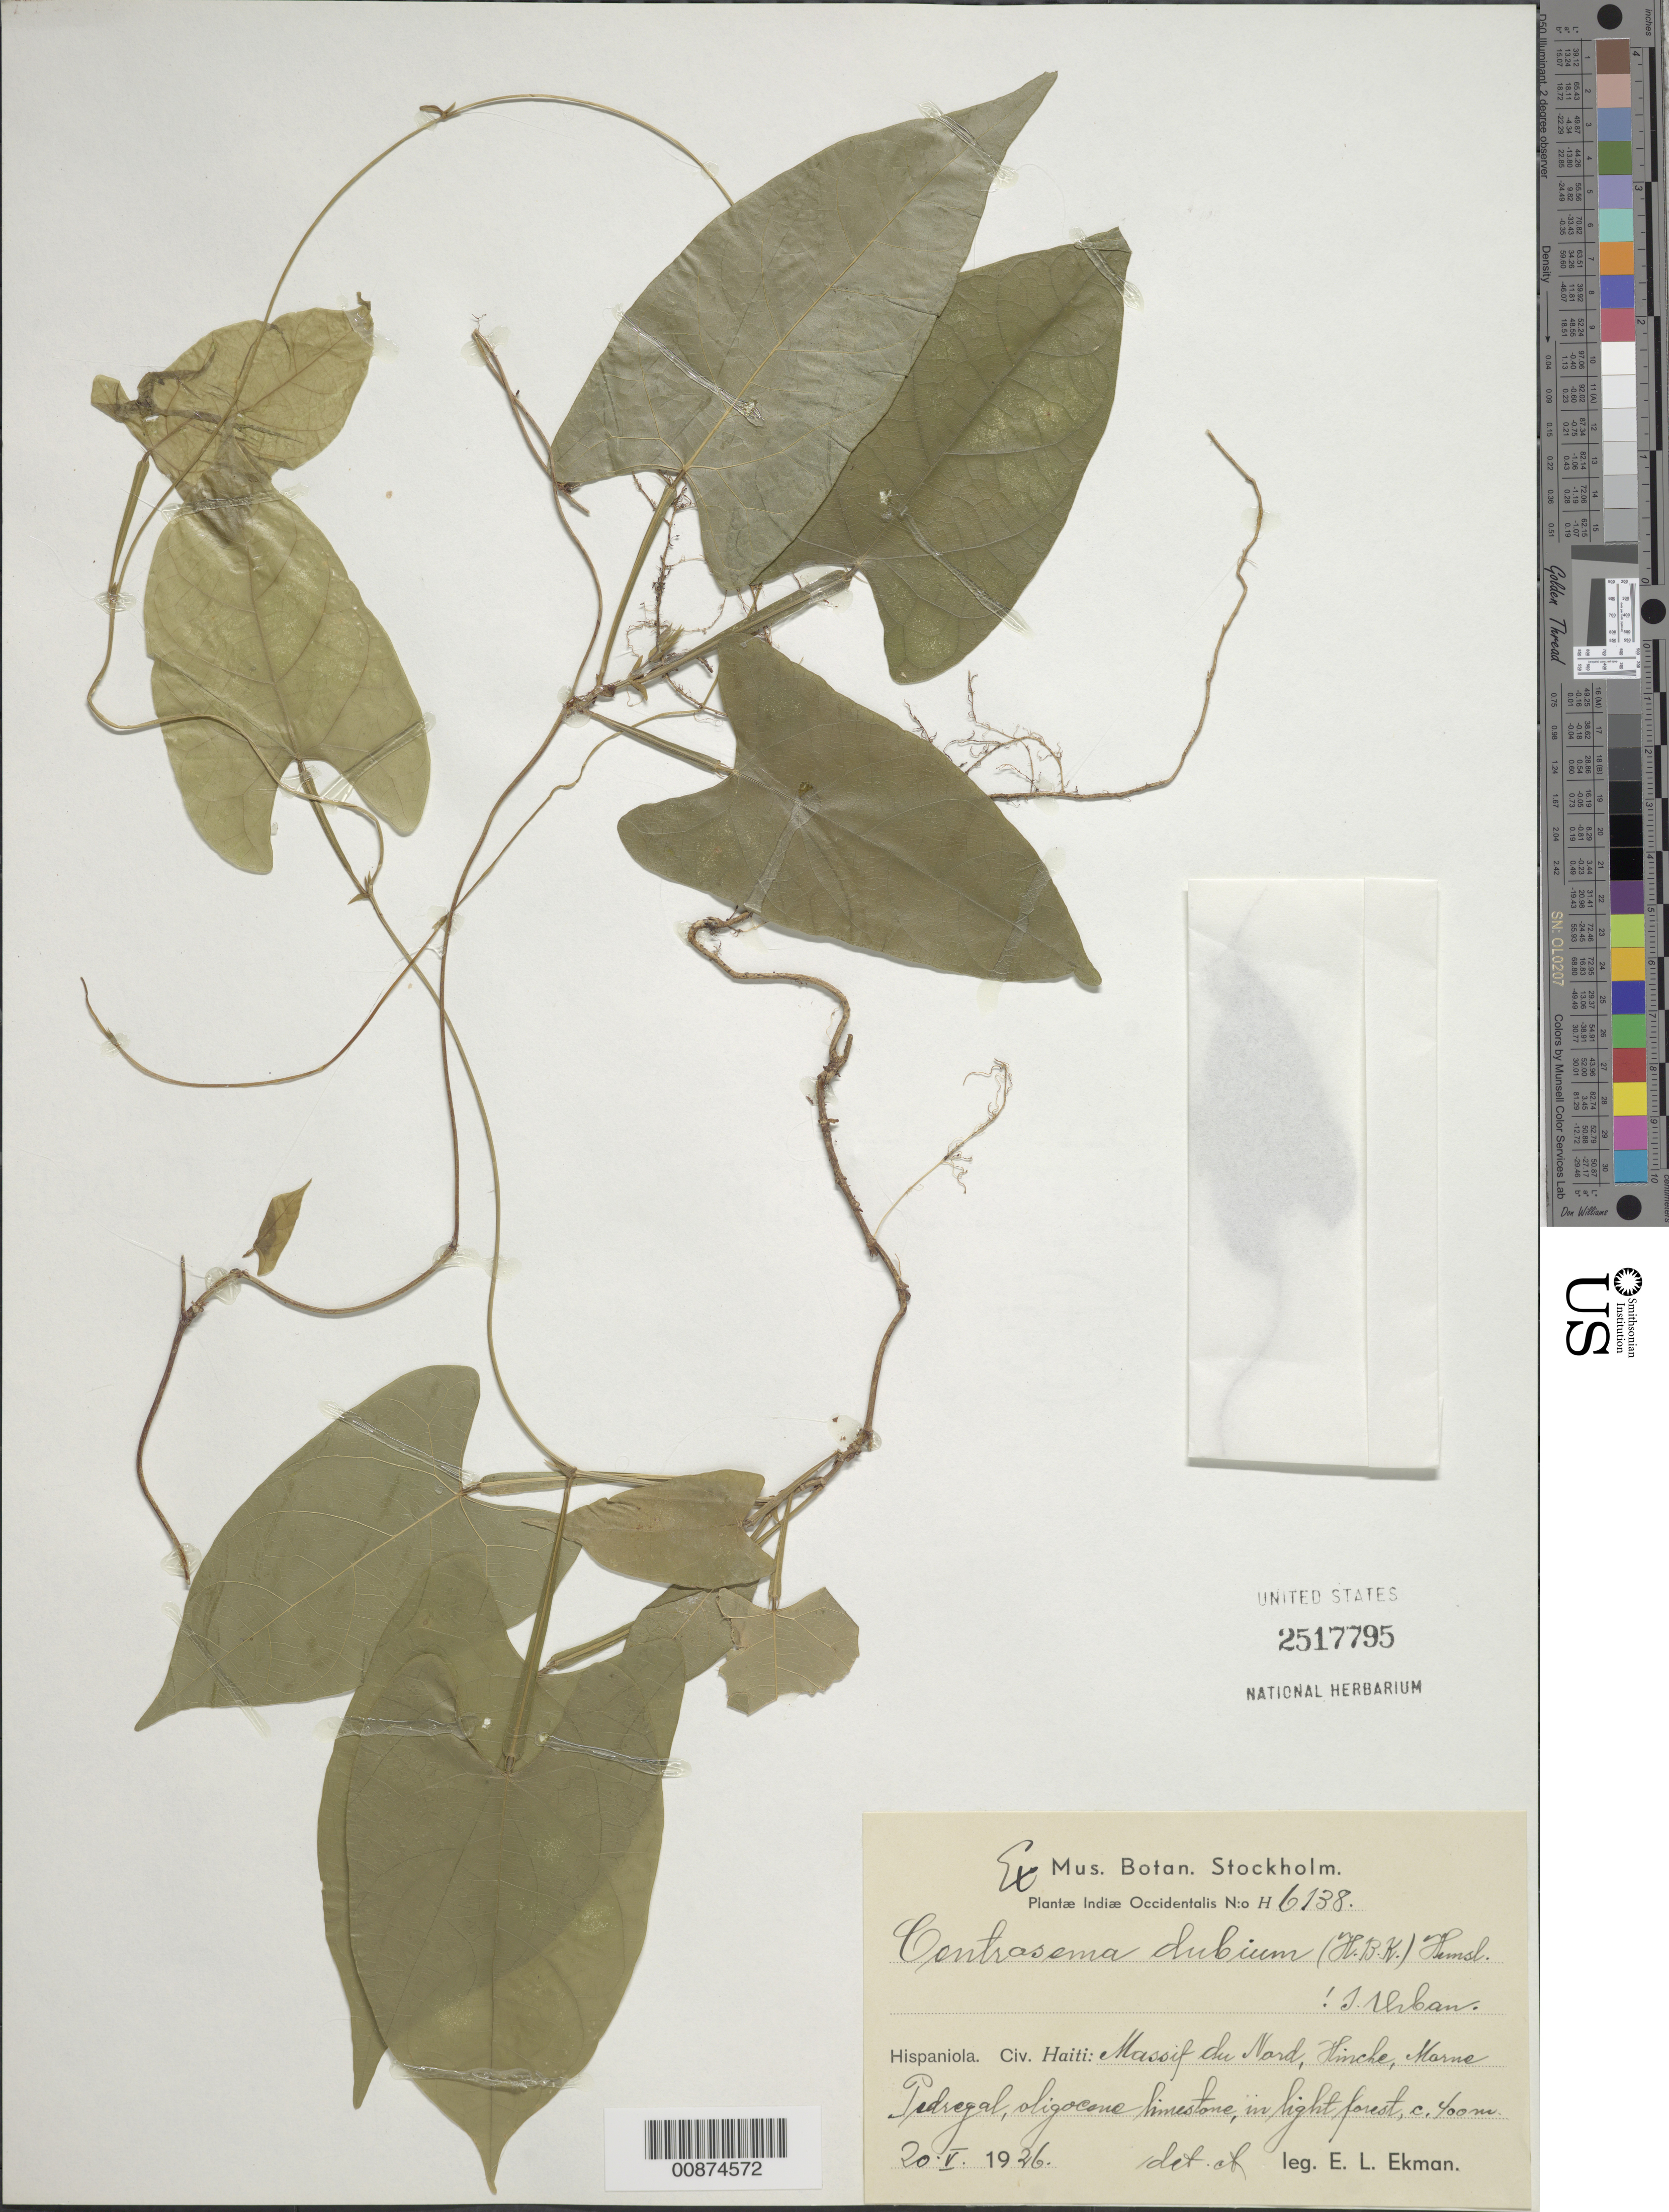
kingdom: Plantae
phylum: Tracheophyta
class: Magnoliopsida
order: Fabales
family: Fabaceae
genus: Centrosema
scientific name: Centrosema sagittatum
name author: (Willd. ex Humb. & Bonpl.) Brandegee ex L. Riley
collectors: E. L. Ekman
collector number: H 6138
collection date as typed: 20 May 1926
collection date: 1926-05-20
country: Haiti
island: Hispaniola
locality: Massif du Nord, Hinche, Morne Pedregal.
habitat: Oligocene limestone. In light forest.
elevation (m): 400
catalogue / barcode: US 2517795